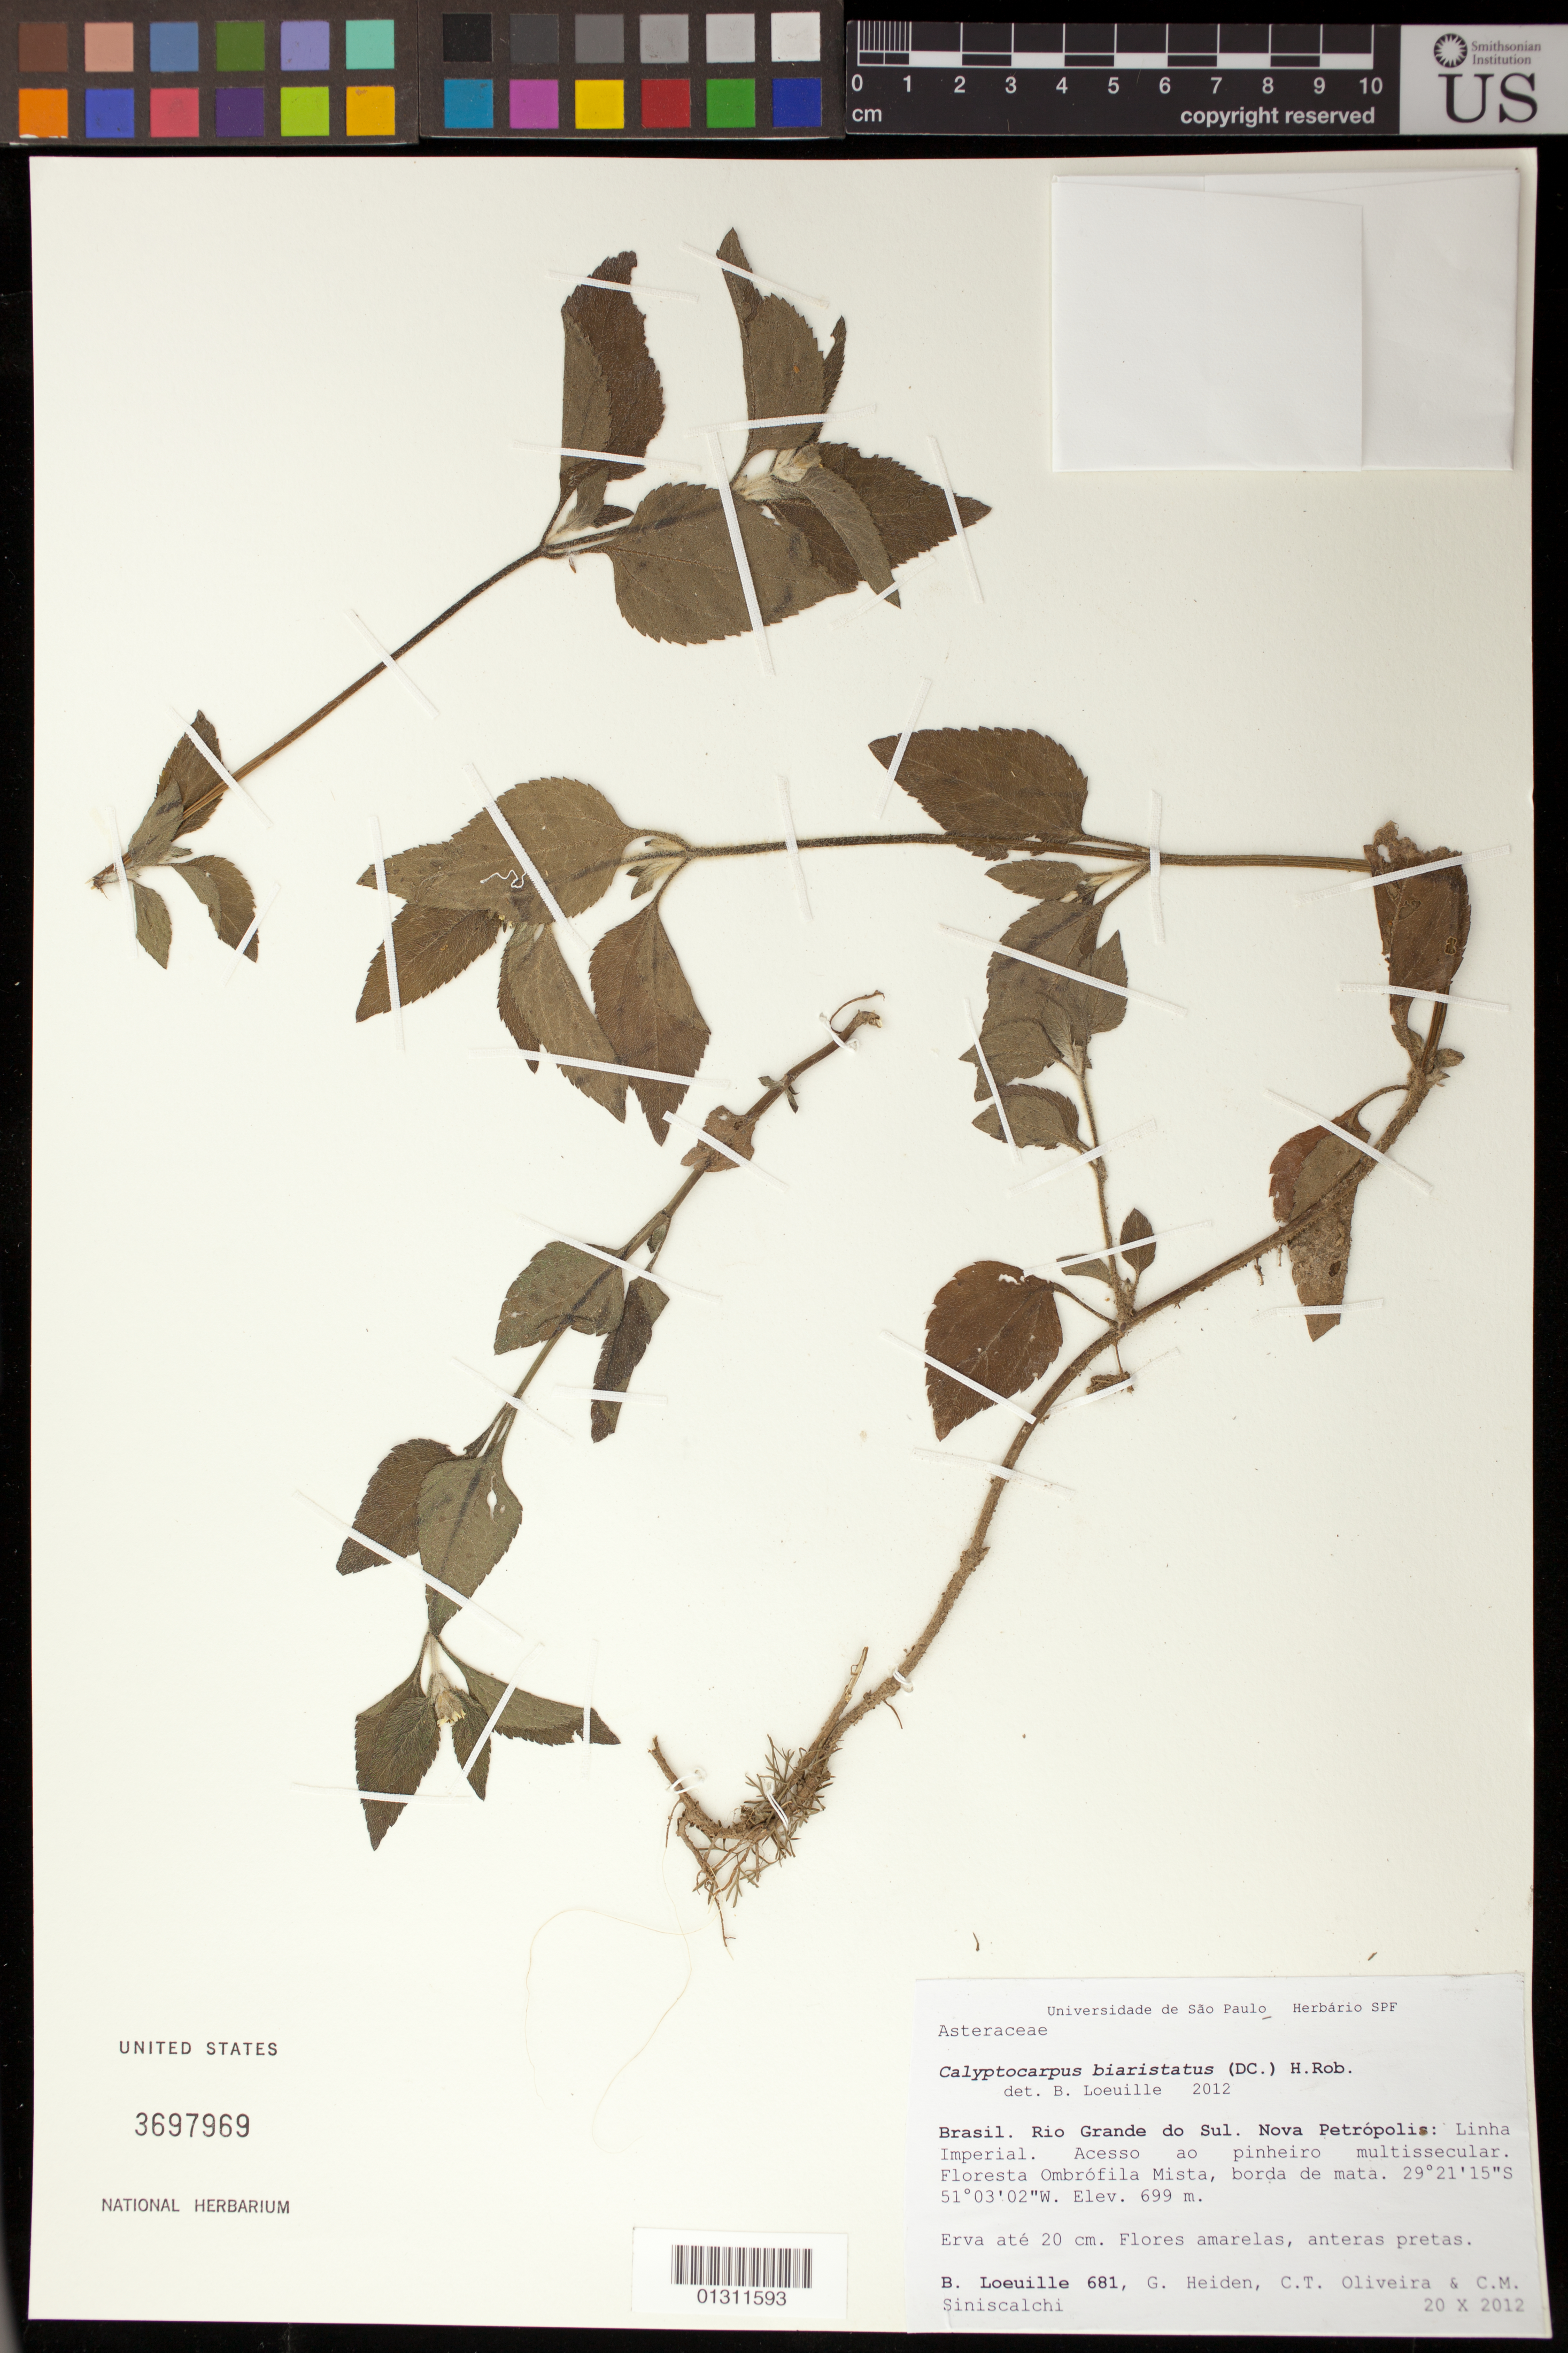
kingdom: Plantae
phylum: Tracheophyta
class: Magnoliopsida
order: Asterales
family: Asteraceae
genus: Calyptocarpus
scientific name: Calyptocarpus baristatus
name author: (DC.) H. Rob.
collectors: B. Loeuille, G. Heiden & C. T. Oliveira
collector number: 681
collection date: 2012-10-20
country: Brazil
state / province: Rio Grande do Sul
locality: Nova Petropolis: Linha Imperial. Acesso ao pinheiro multissecular. Floresta Ombrofila Mista, borda de mata.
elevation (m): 699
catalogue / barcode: US 3697969